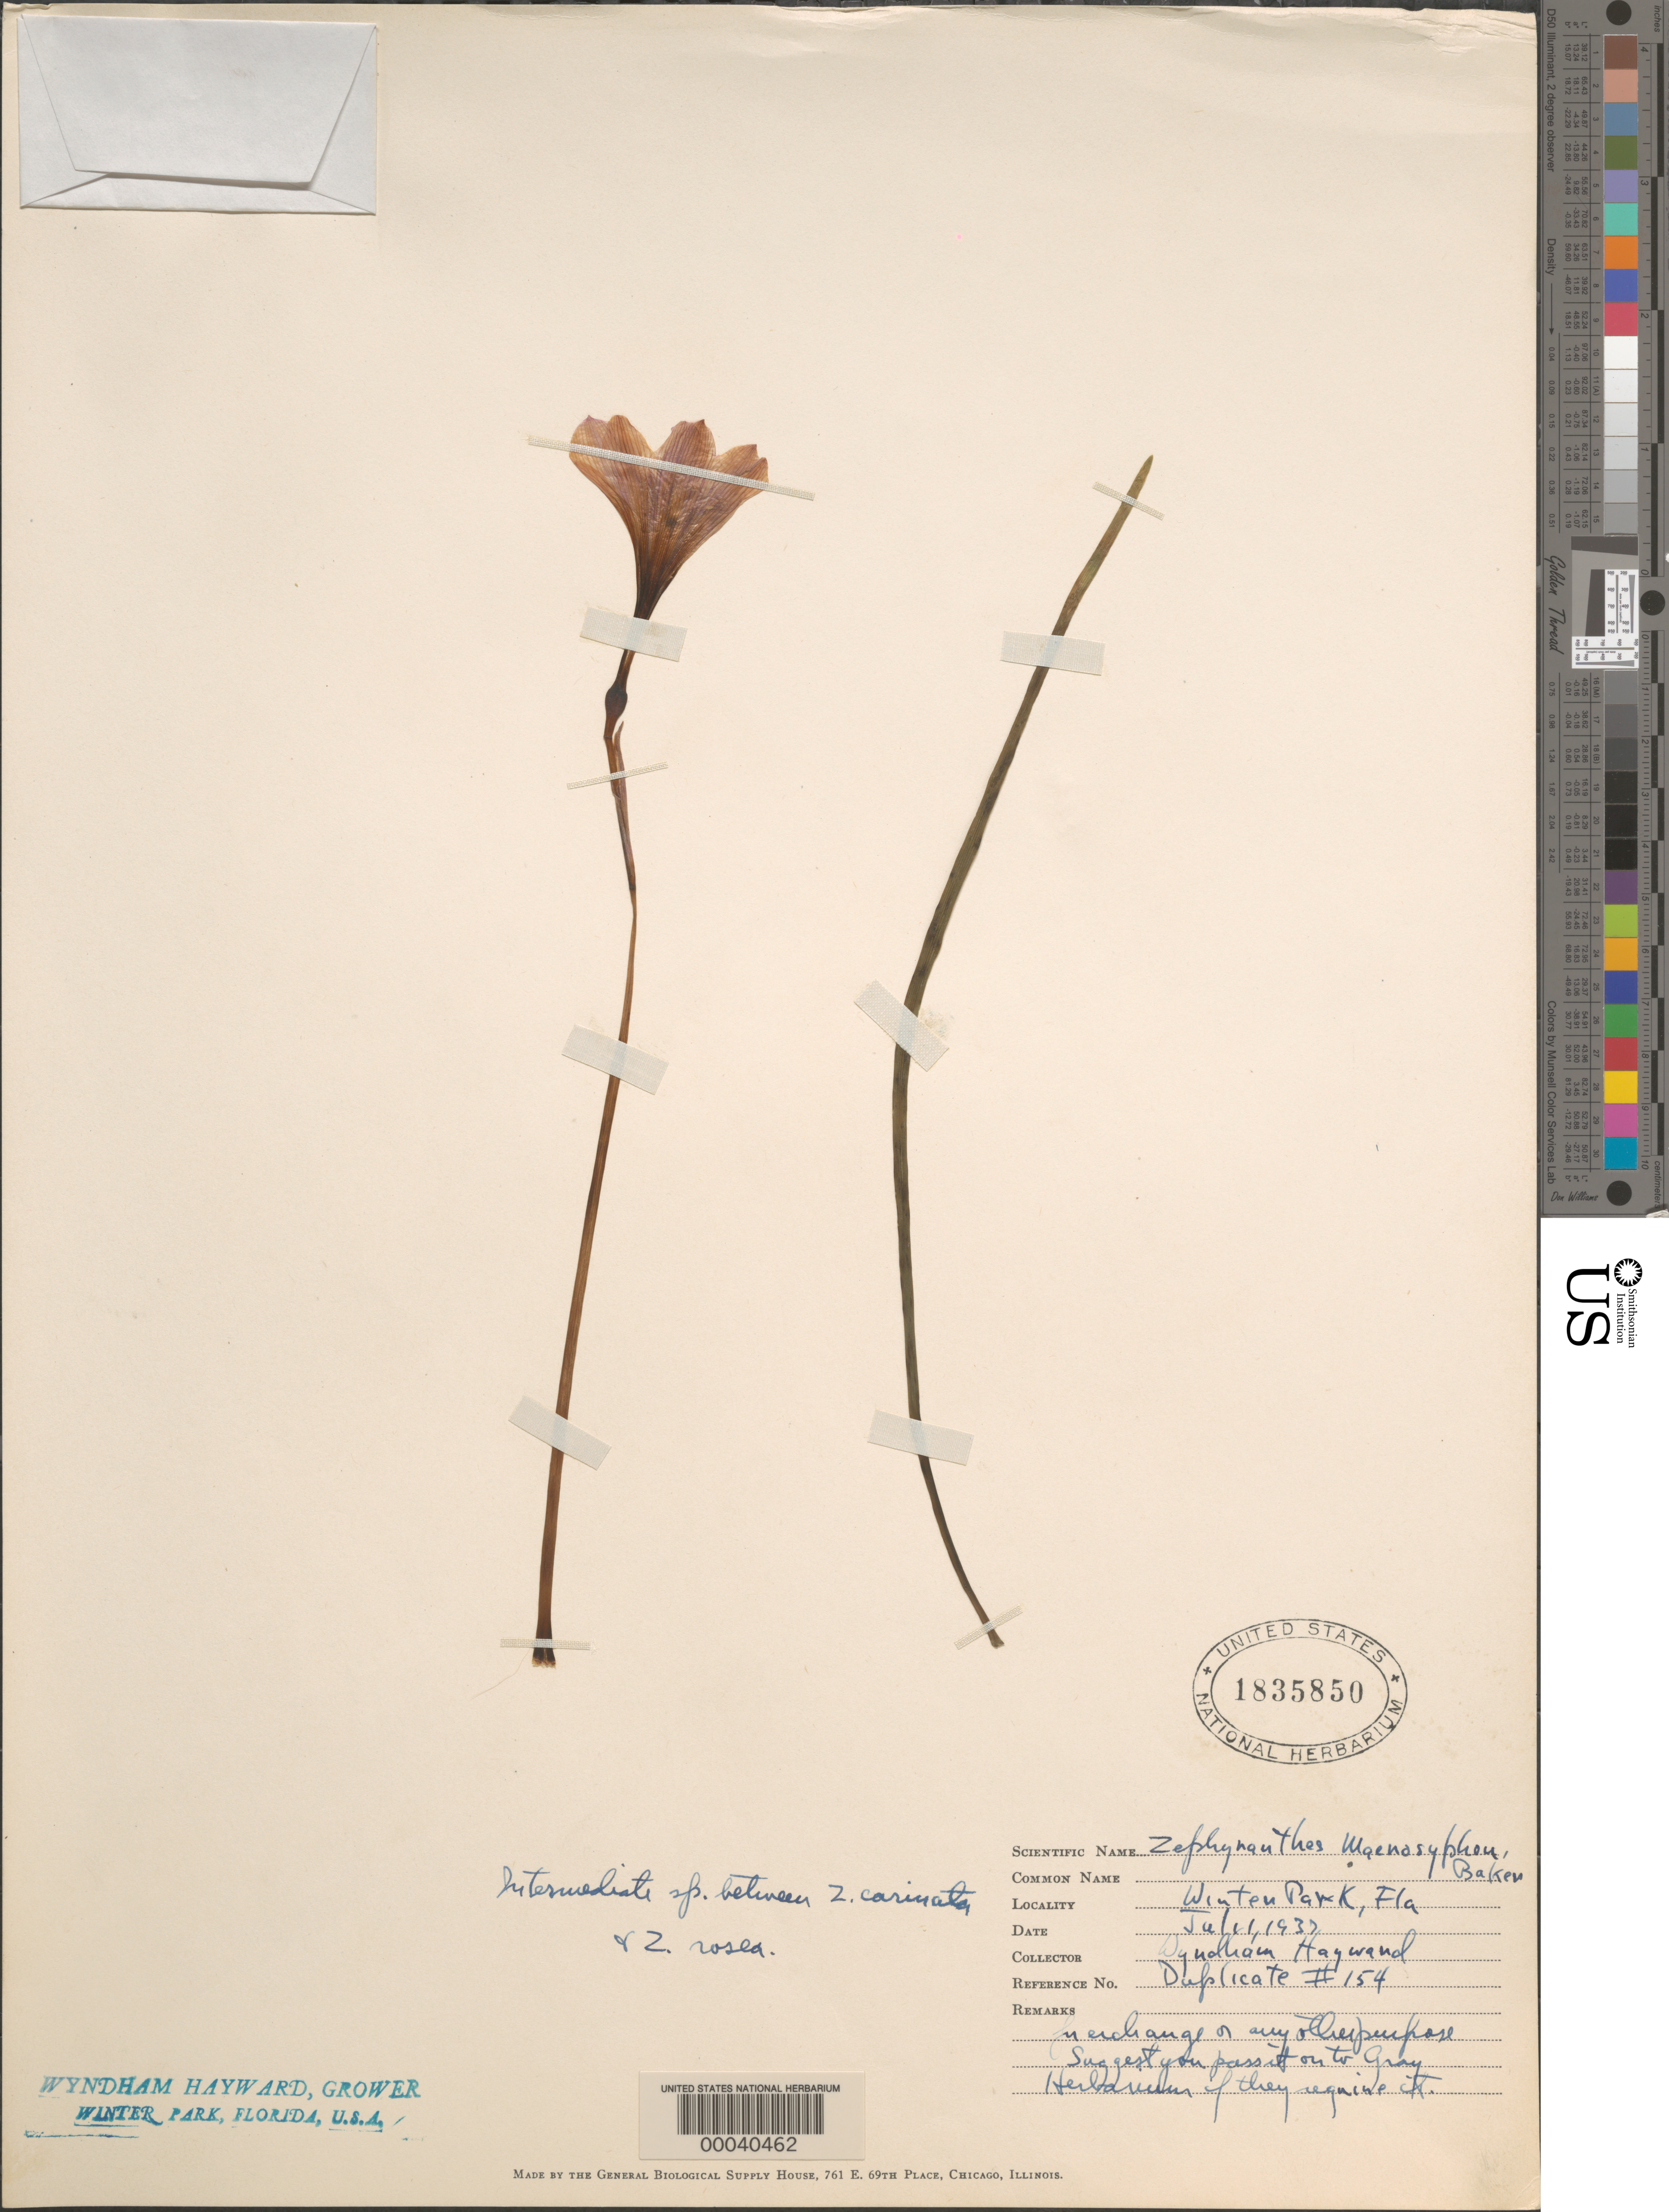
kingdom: Plantae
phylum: Tracheophyta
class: Liliopsida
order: Asparagales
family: Amaryllidaceae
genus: Zephyranthes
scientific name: Zephyranthes macrosiphon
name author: Baker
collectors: J. N. Rose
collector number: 154 W. Hayward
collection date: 1969-09-27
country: United States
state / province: Florida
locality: Coconut Grove, former home of David Fairchild, the Kampong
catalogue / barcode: US 1835850